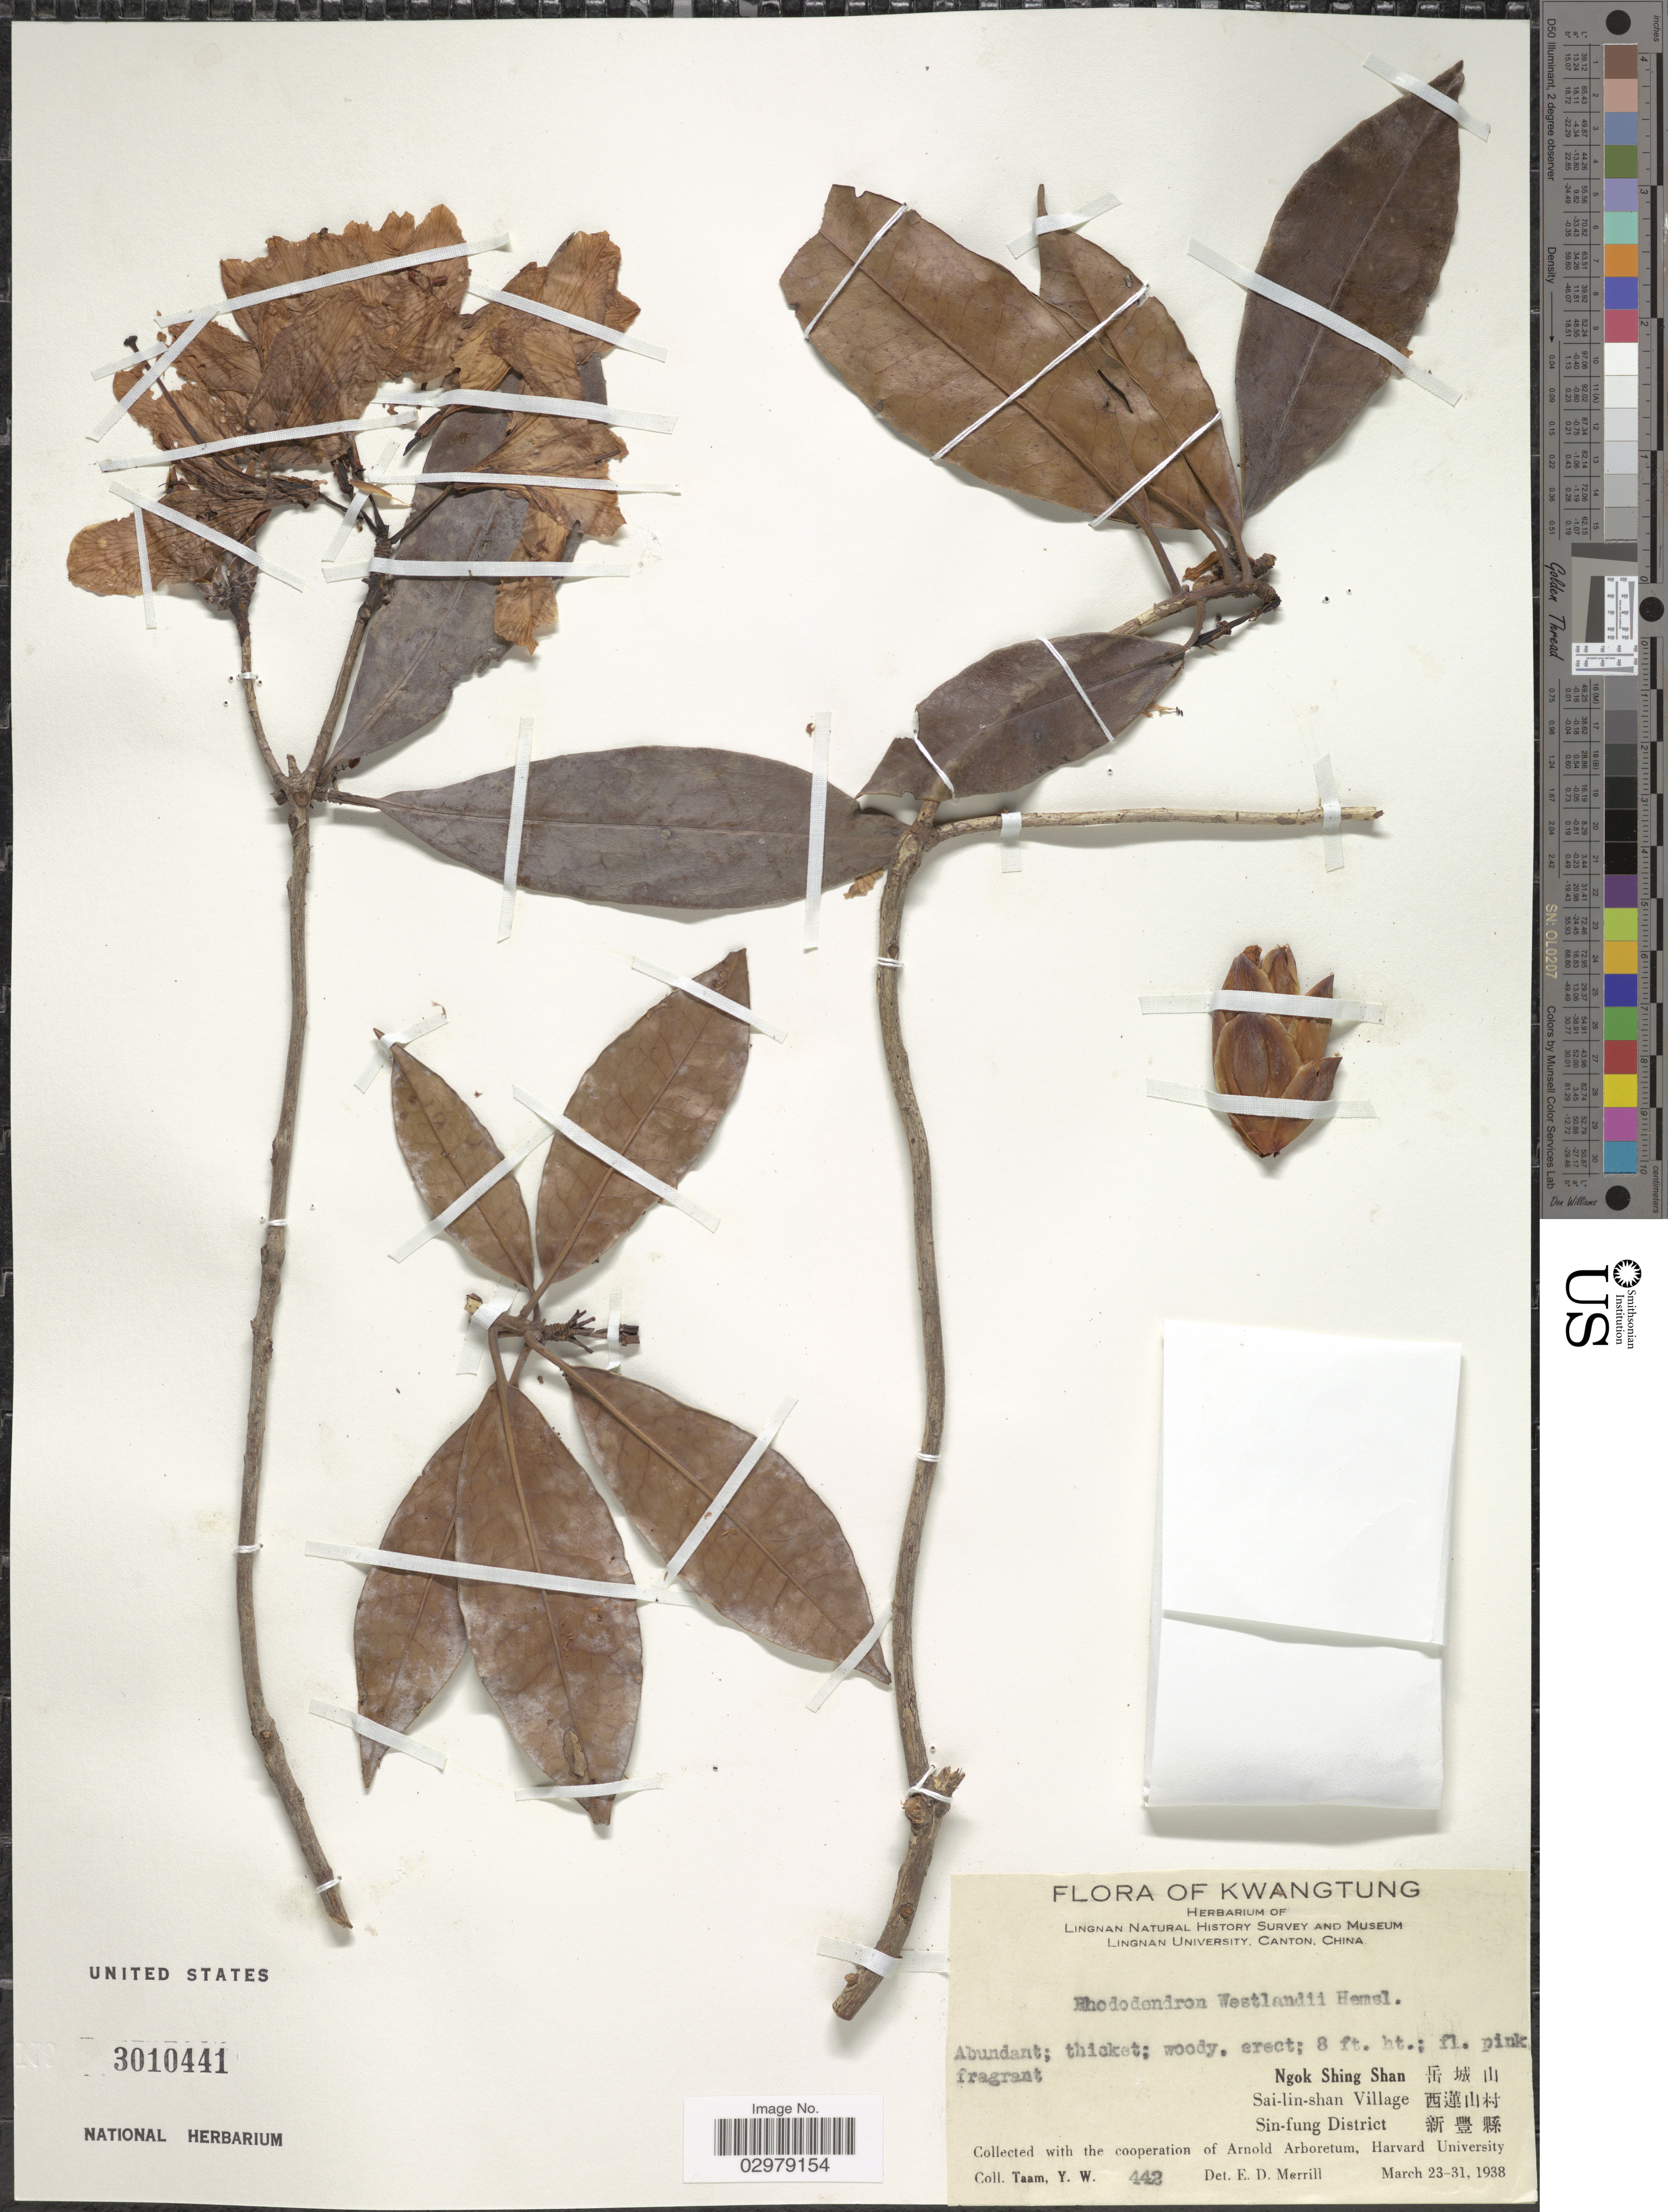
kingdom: Plantae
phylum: Tracheophyta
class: Magnoliopsida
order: Ericales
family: Ericaceae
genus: Rhododendron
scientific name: Rhododendron westlandii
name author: Hemsl.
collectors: Y. W. Taam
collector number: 442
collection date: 1938-03-23/1938-03-31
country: China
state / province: Guangdong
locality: Kwangtung. Ngok Shing Shan, Sai-lin-shan Village, Sin-fung District.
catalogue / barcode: US 3010441